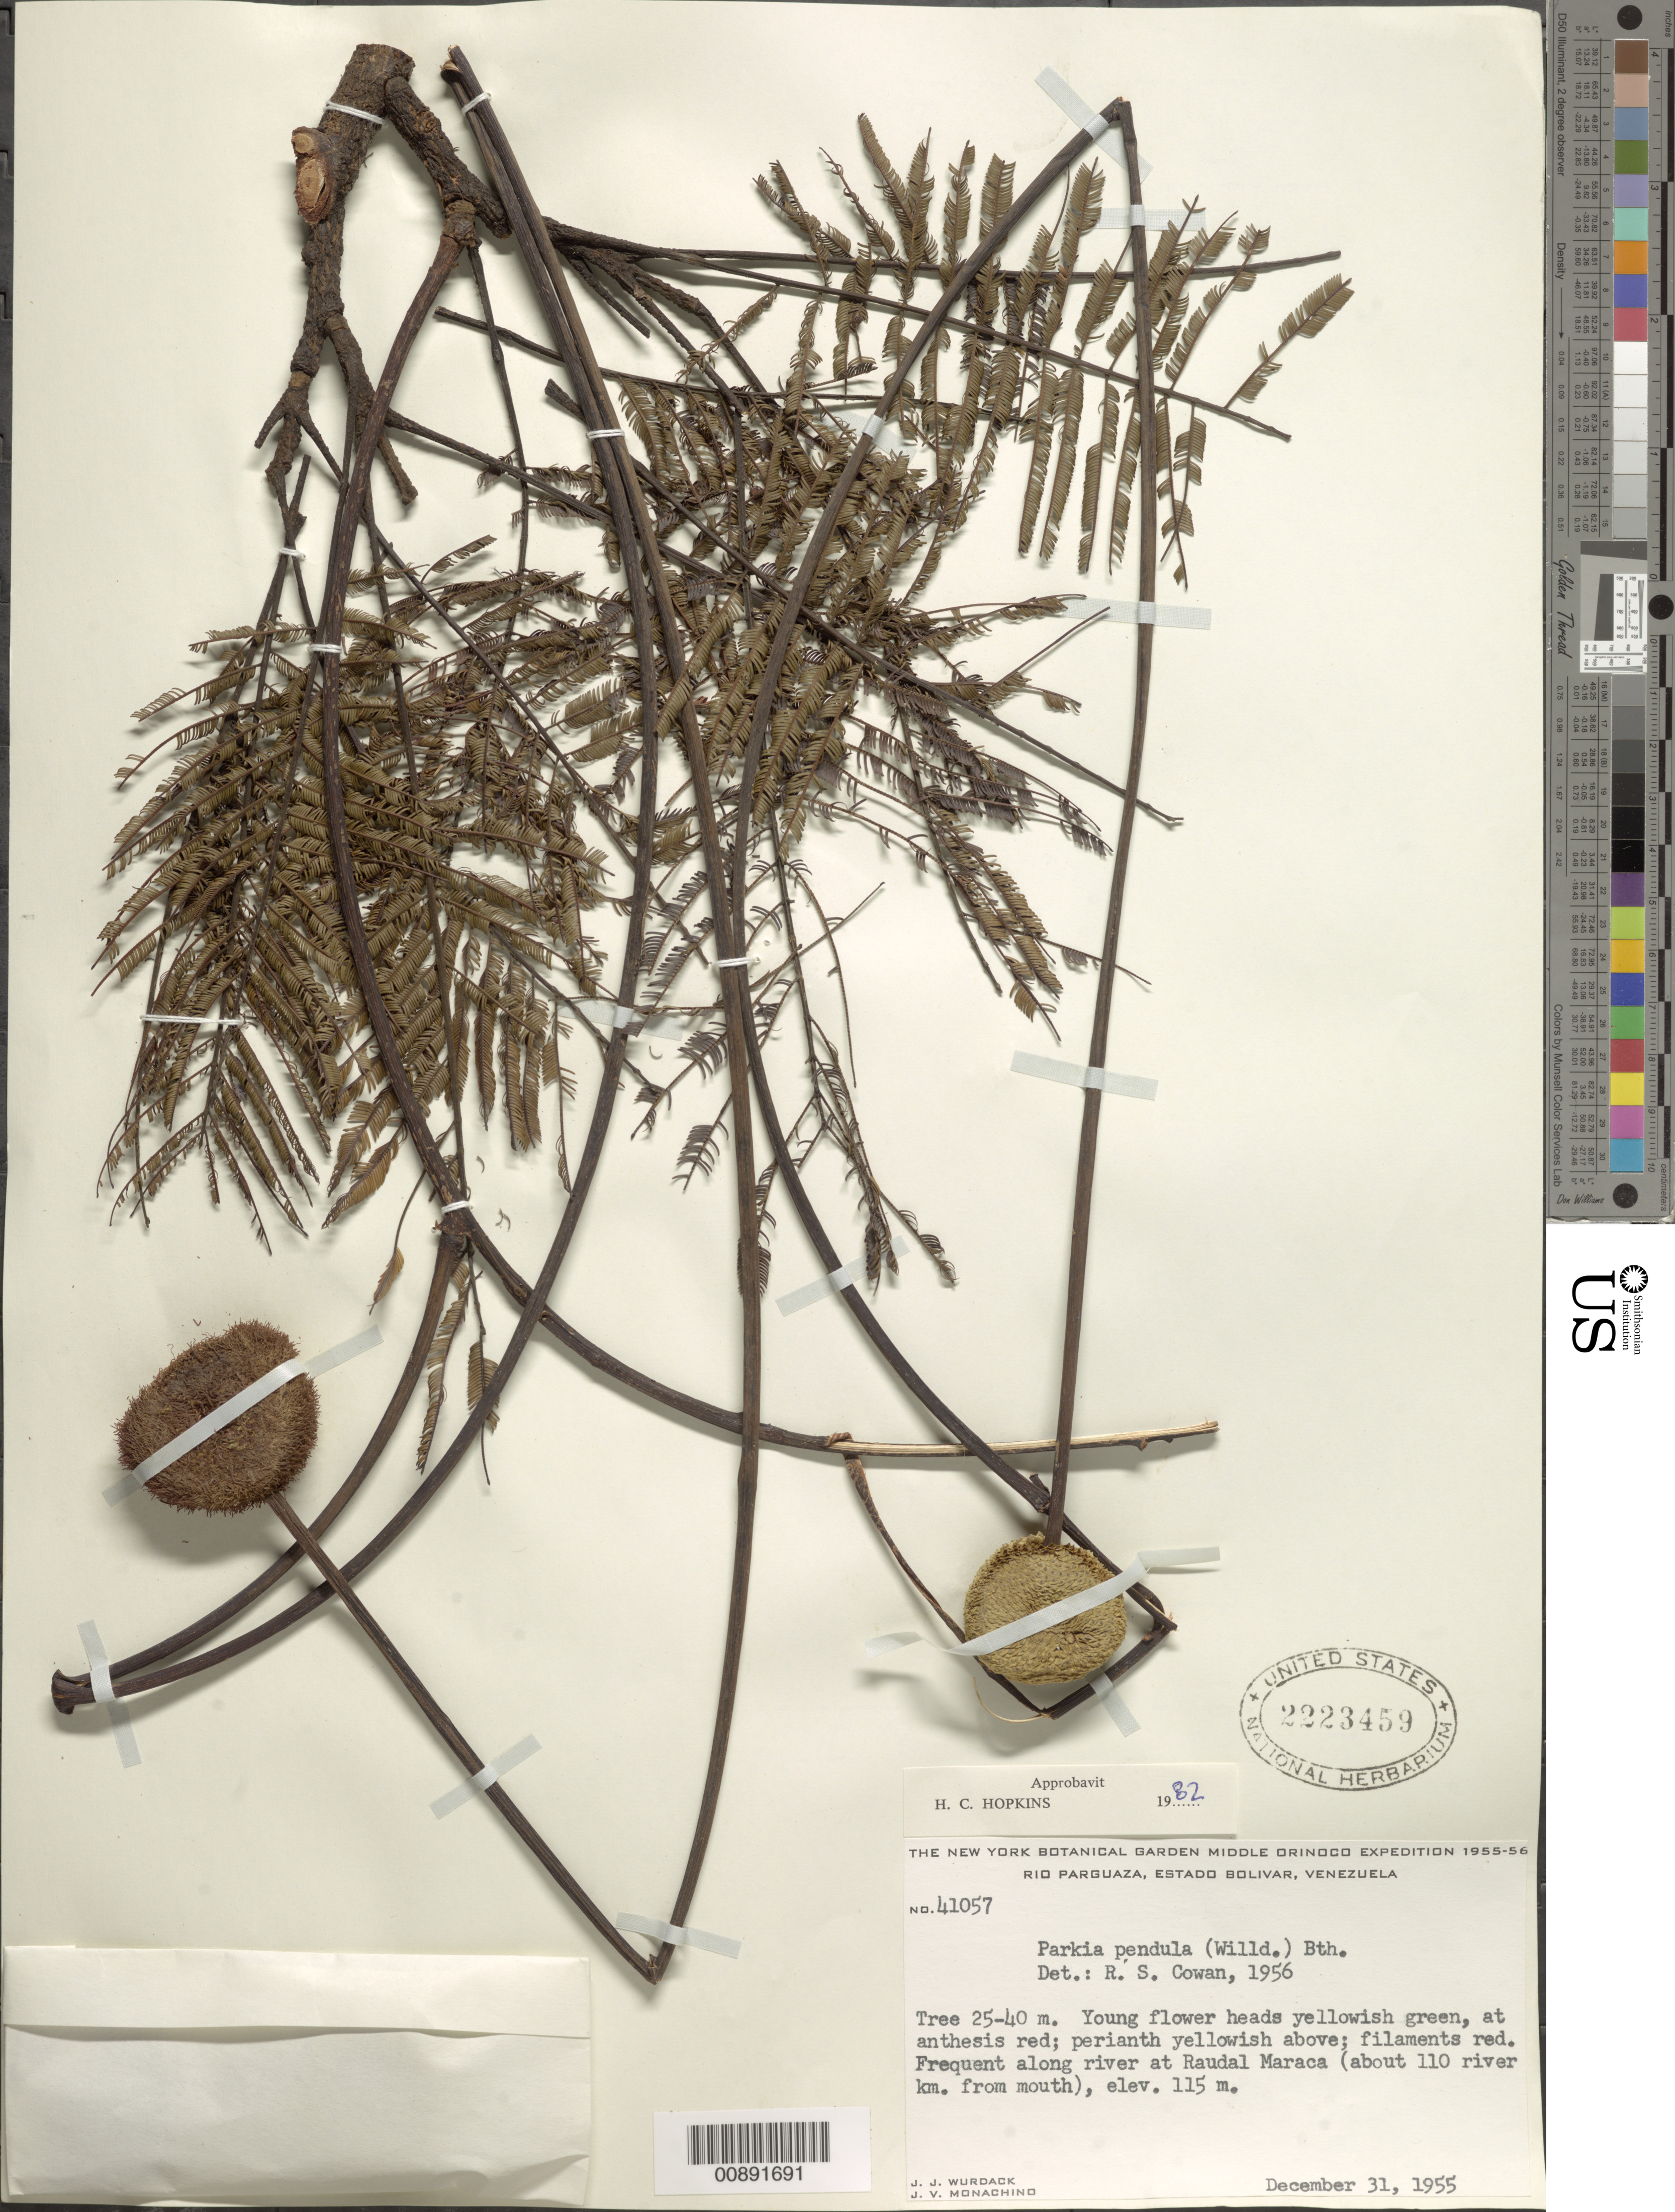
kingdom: Plantae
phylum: Tracheophyta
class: Magnoliopsida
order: Fabales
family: Fabaceae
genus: Parkia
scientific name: Parkia pendula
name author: Benth.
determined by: Hopkins, H. C.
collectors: J. J. Wurdack & J. V. Monachino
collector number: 41057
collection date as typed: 31-Dec-55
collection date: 1955-12-31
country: Venezuela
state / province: Bolívar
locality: Río Parguaza, at Raudal Maraca (about 110 river km from mouth)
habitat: Along river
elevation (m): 115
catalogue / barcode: US 2223459